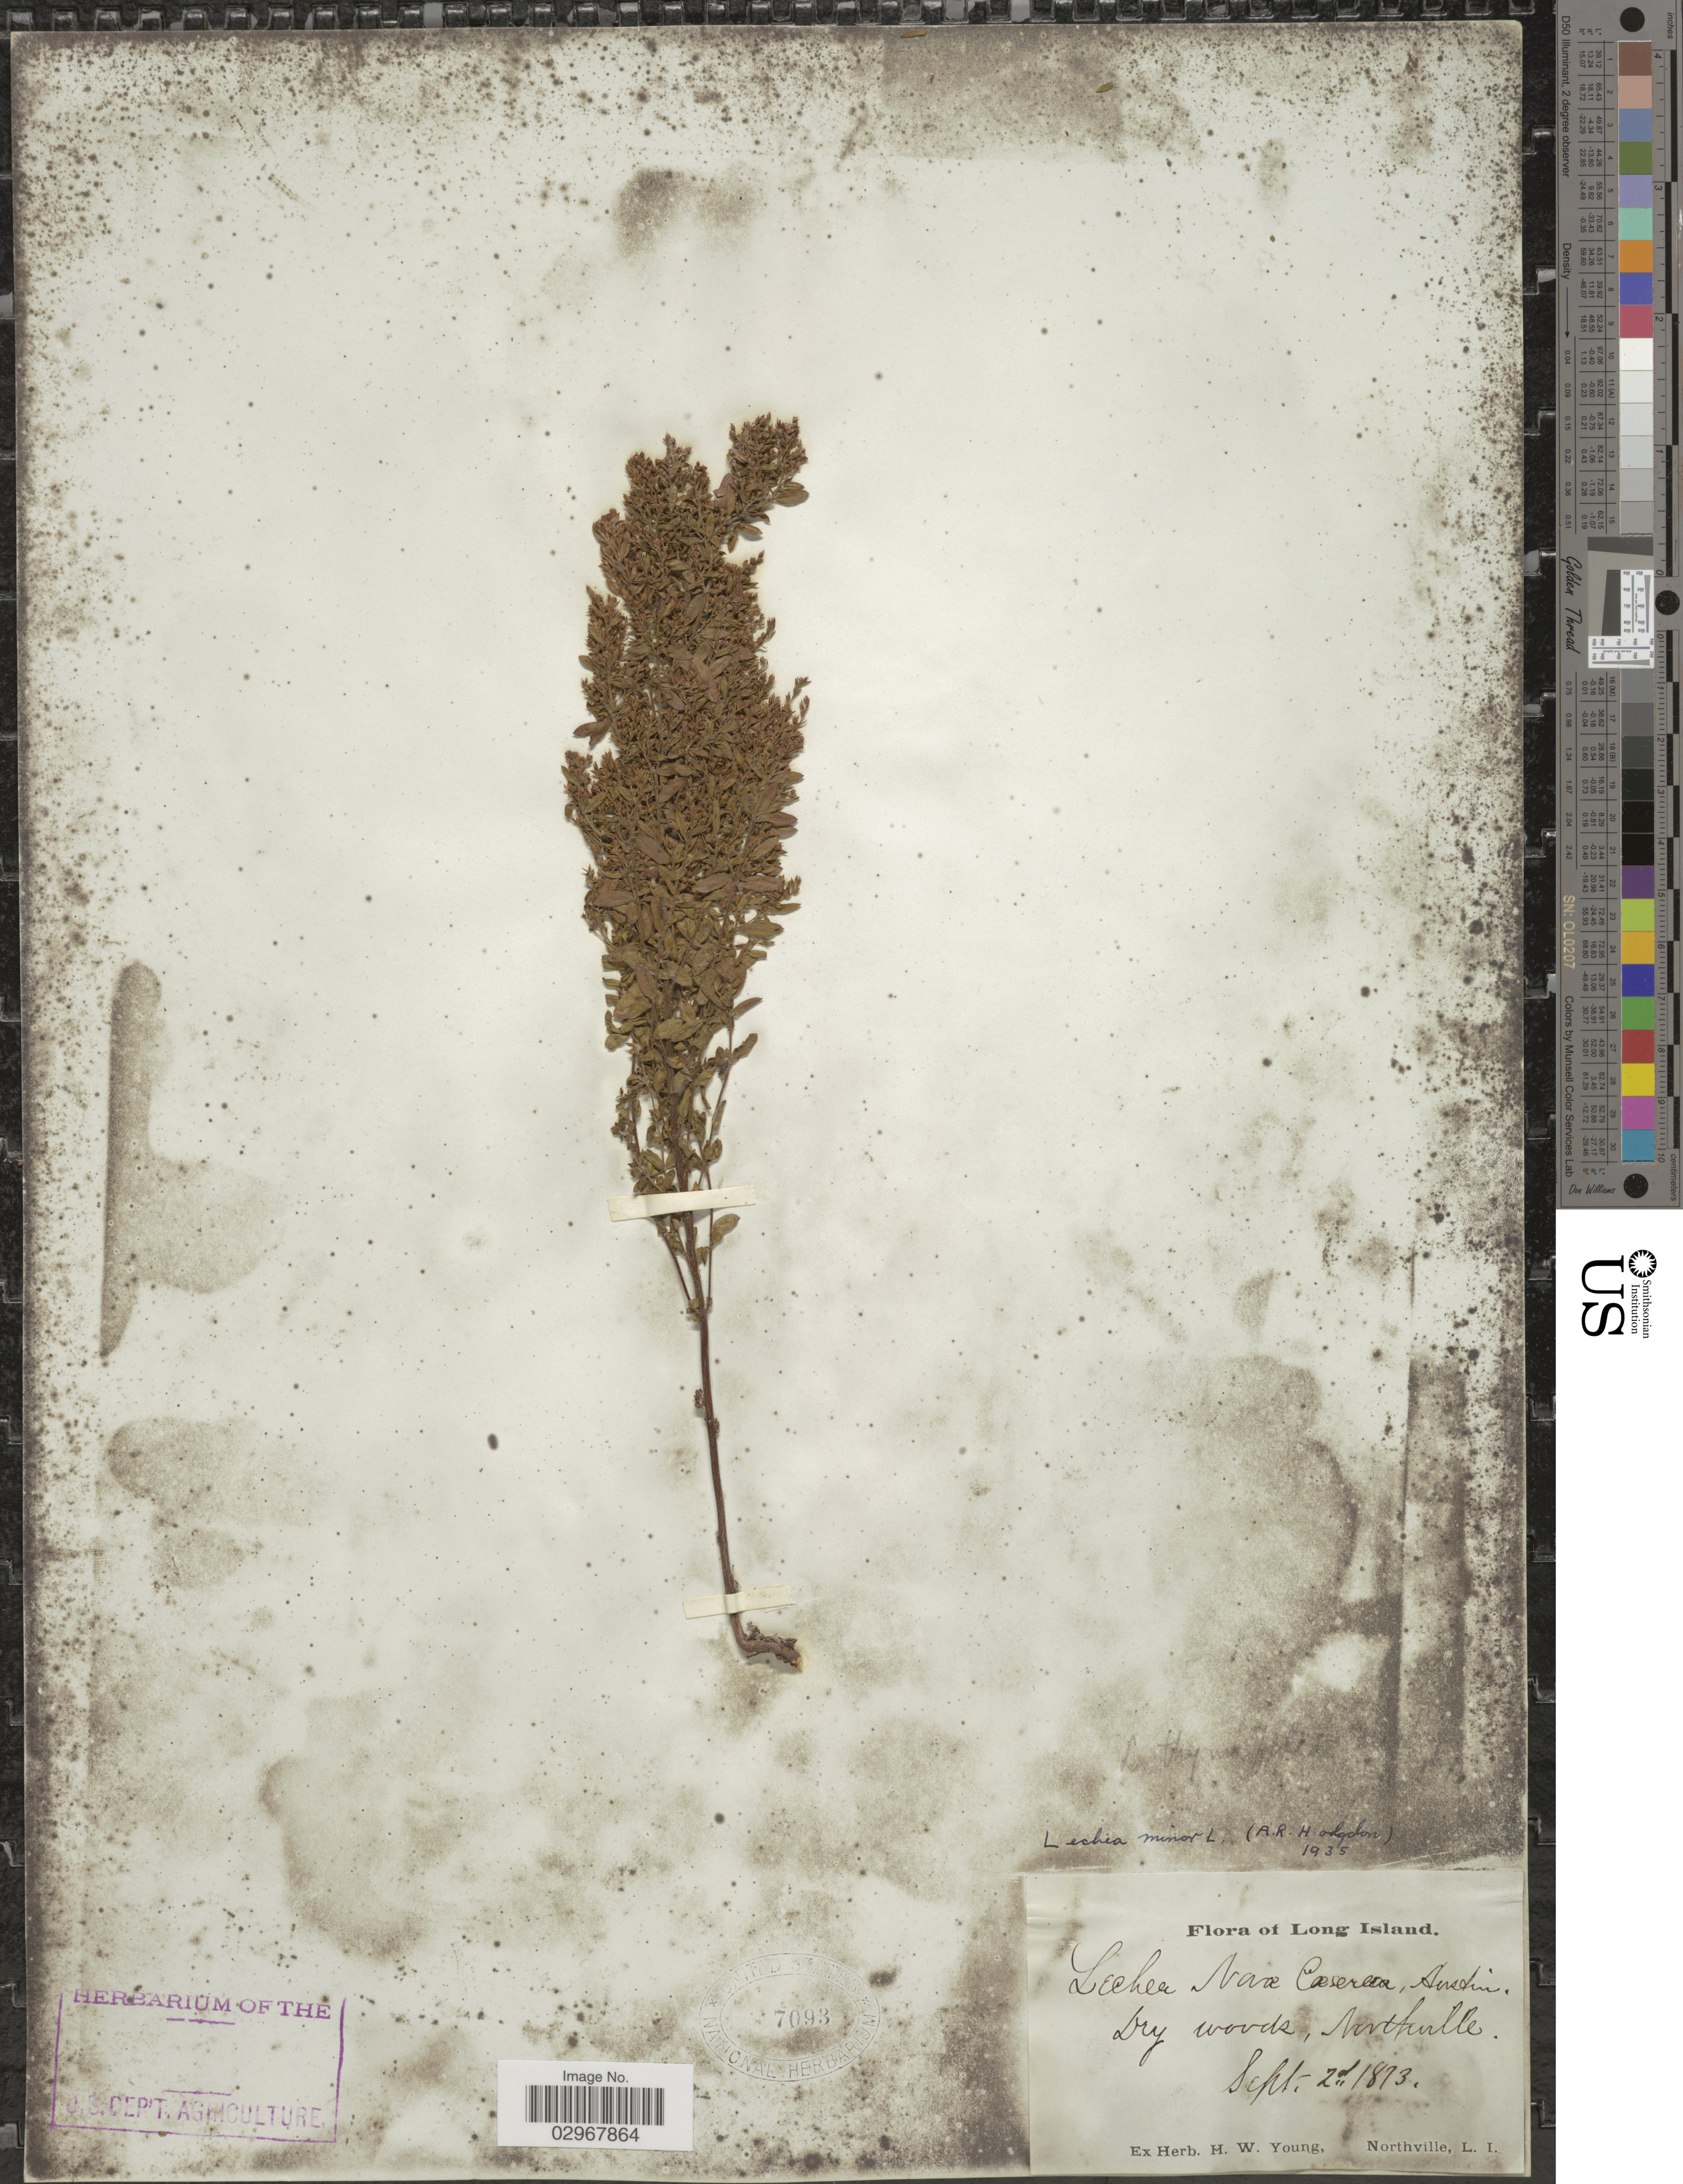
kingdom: Plantae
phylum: Tracheophyta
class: Magnoliopsida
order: Malvales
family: Cistaceae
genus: Lechea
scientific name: Lechea minor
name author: L.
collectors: ex herb. H.W. Young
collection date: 1873-09-02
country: United States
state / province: New York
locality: Long Island. Dry woods, Northville.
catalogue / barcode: US 7093